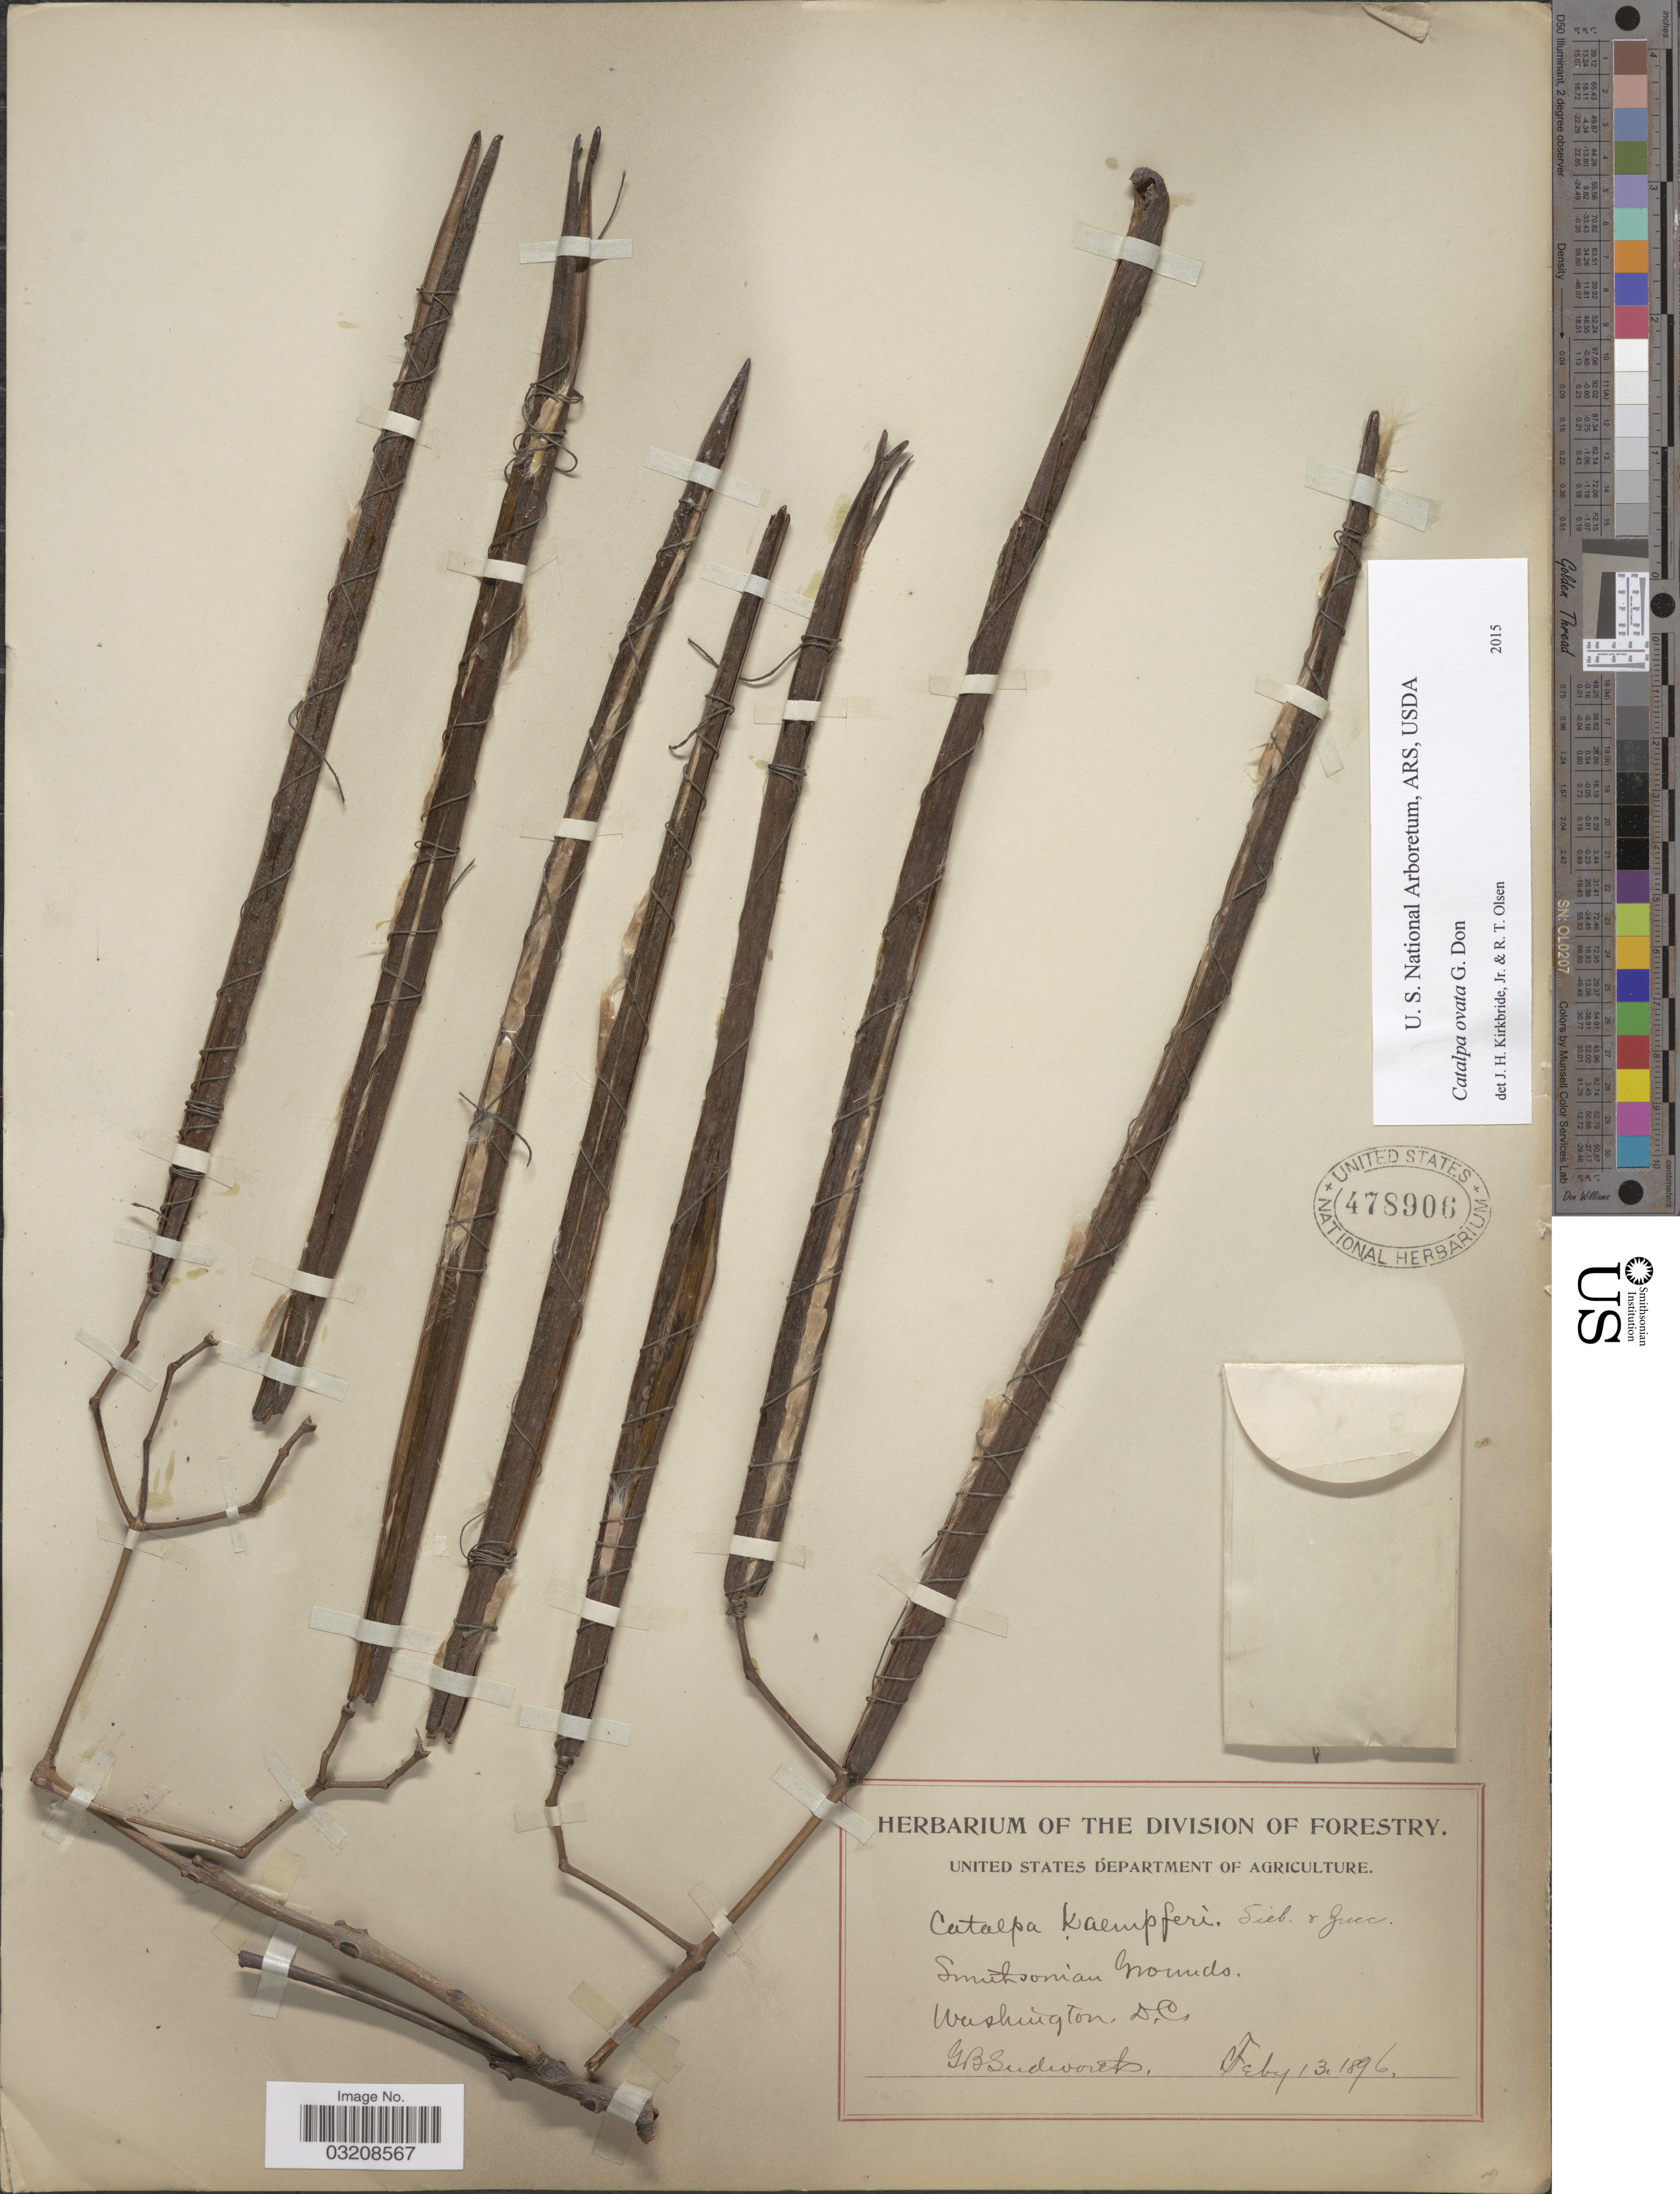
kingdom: Plantae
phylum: Tracheophyta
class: Magnoliopsida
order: Lamiales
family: Bignoniaceae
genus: Catalpa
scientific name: Catalpa ovata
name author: G. Don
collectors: G. B. Sudworth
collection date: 1896-02-13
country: United States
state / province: District of Columbia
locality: Smithsonian Grounds. Washington D.C.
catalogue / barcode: US 478906